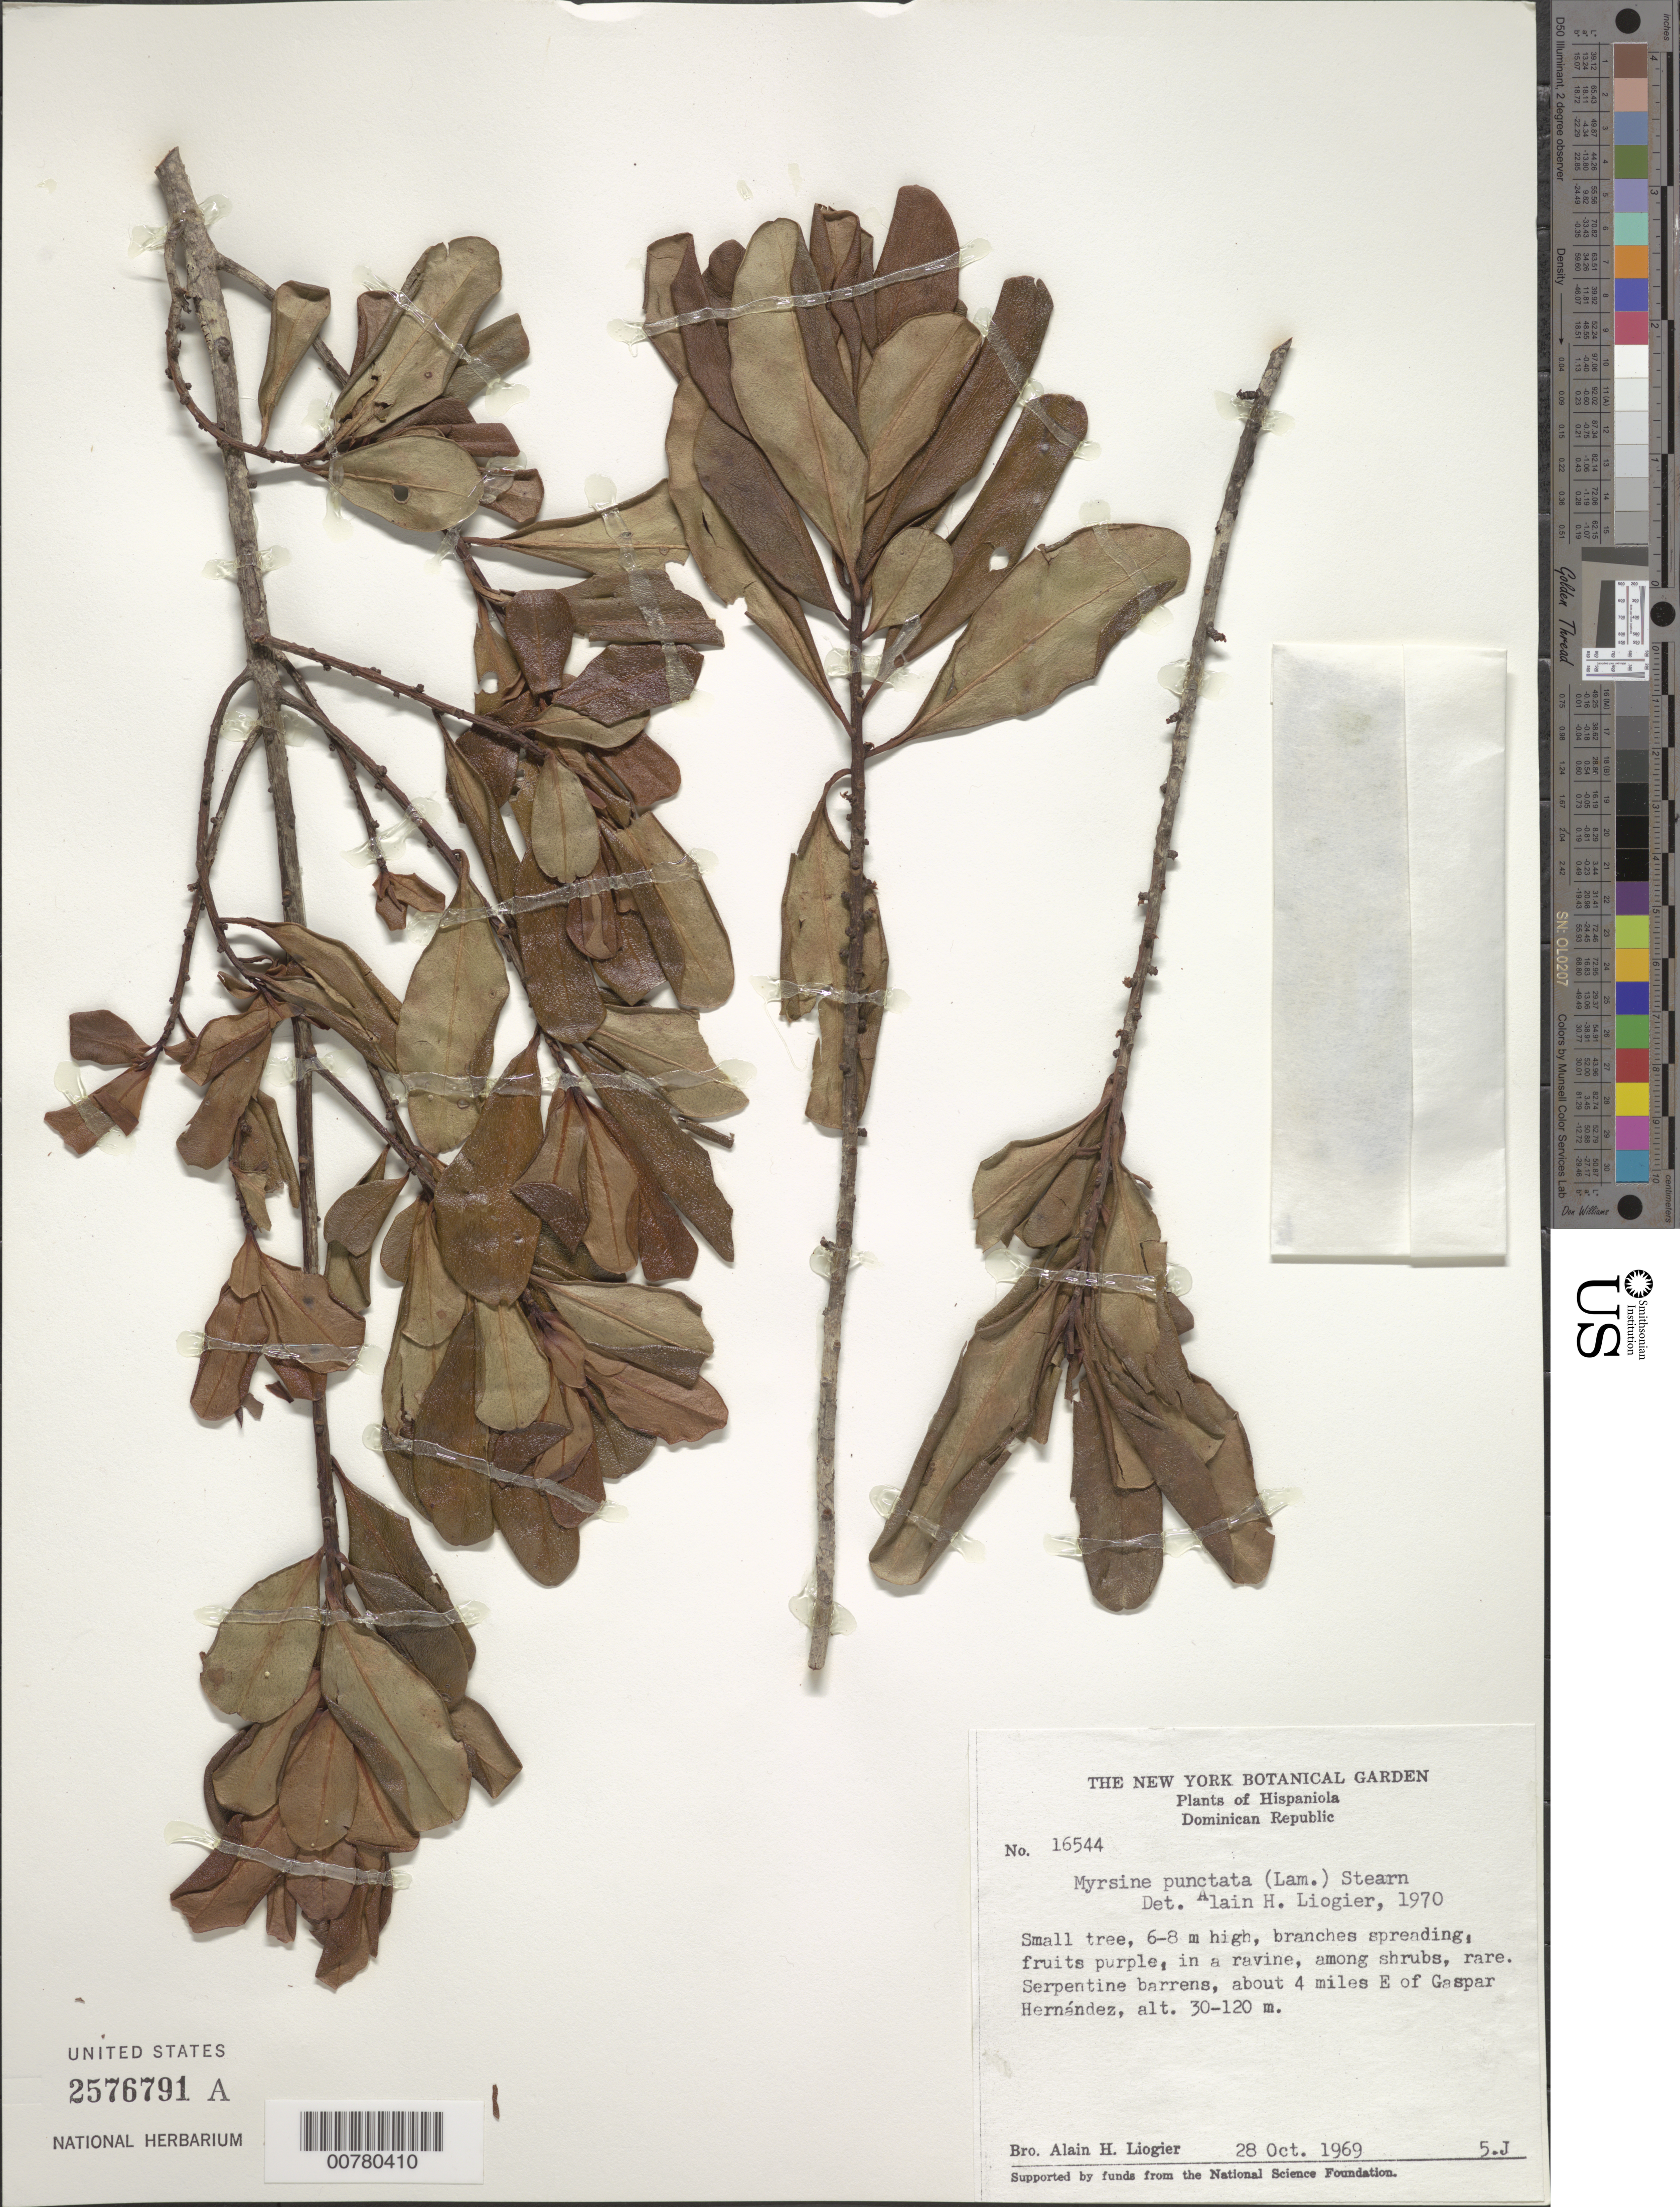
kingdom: Plantae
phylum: Tracheophyta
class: Magnoliopsida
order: Ericales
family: Primulaceae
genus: Myrsine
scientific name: Myrsine floridana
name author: A. DC.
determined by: Liogier, Alain H.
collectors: A. H. Liogier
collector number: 16544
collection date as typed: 28 Oct 1969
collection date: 1969-10-28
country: Dominican Republic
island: Hispaniola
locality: About 4 miles E of Gaspar Hernández.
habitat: Serpentine barrens.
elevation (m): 30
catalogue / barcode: US 2576791A